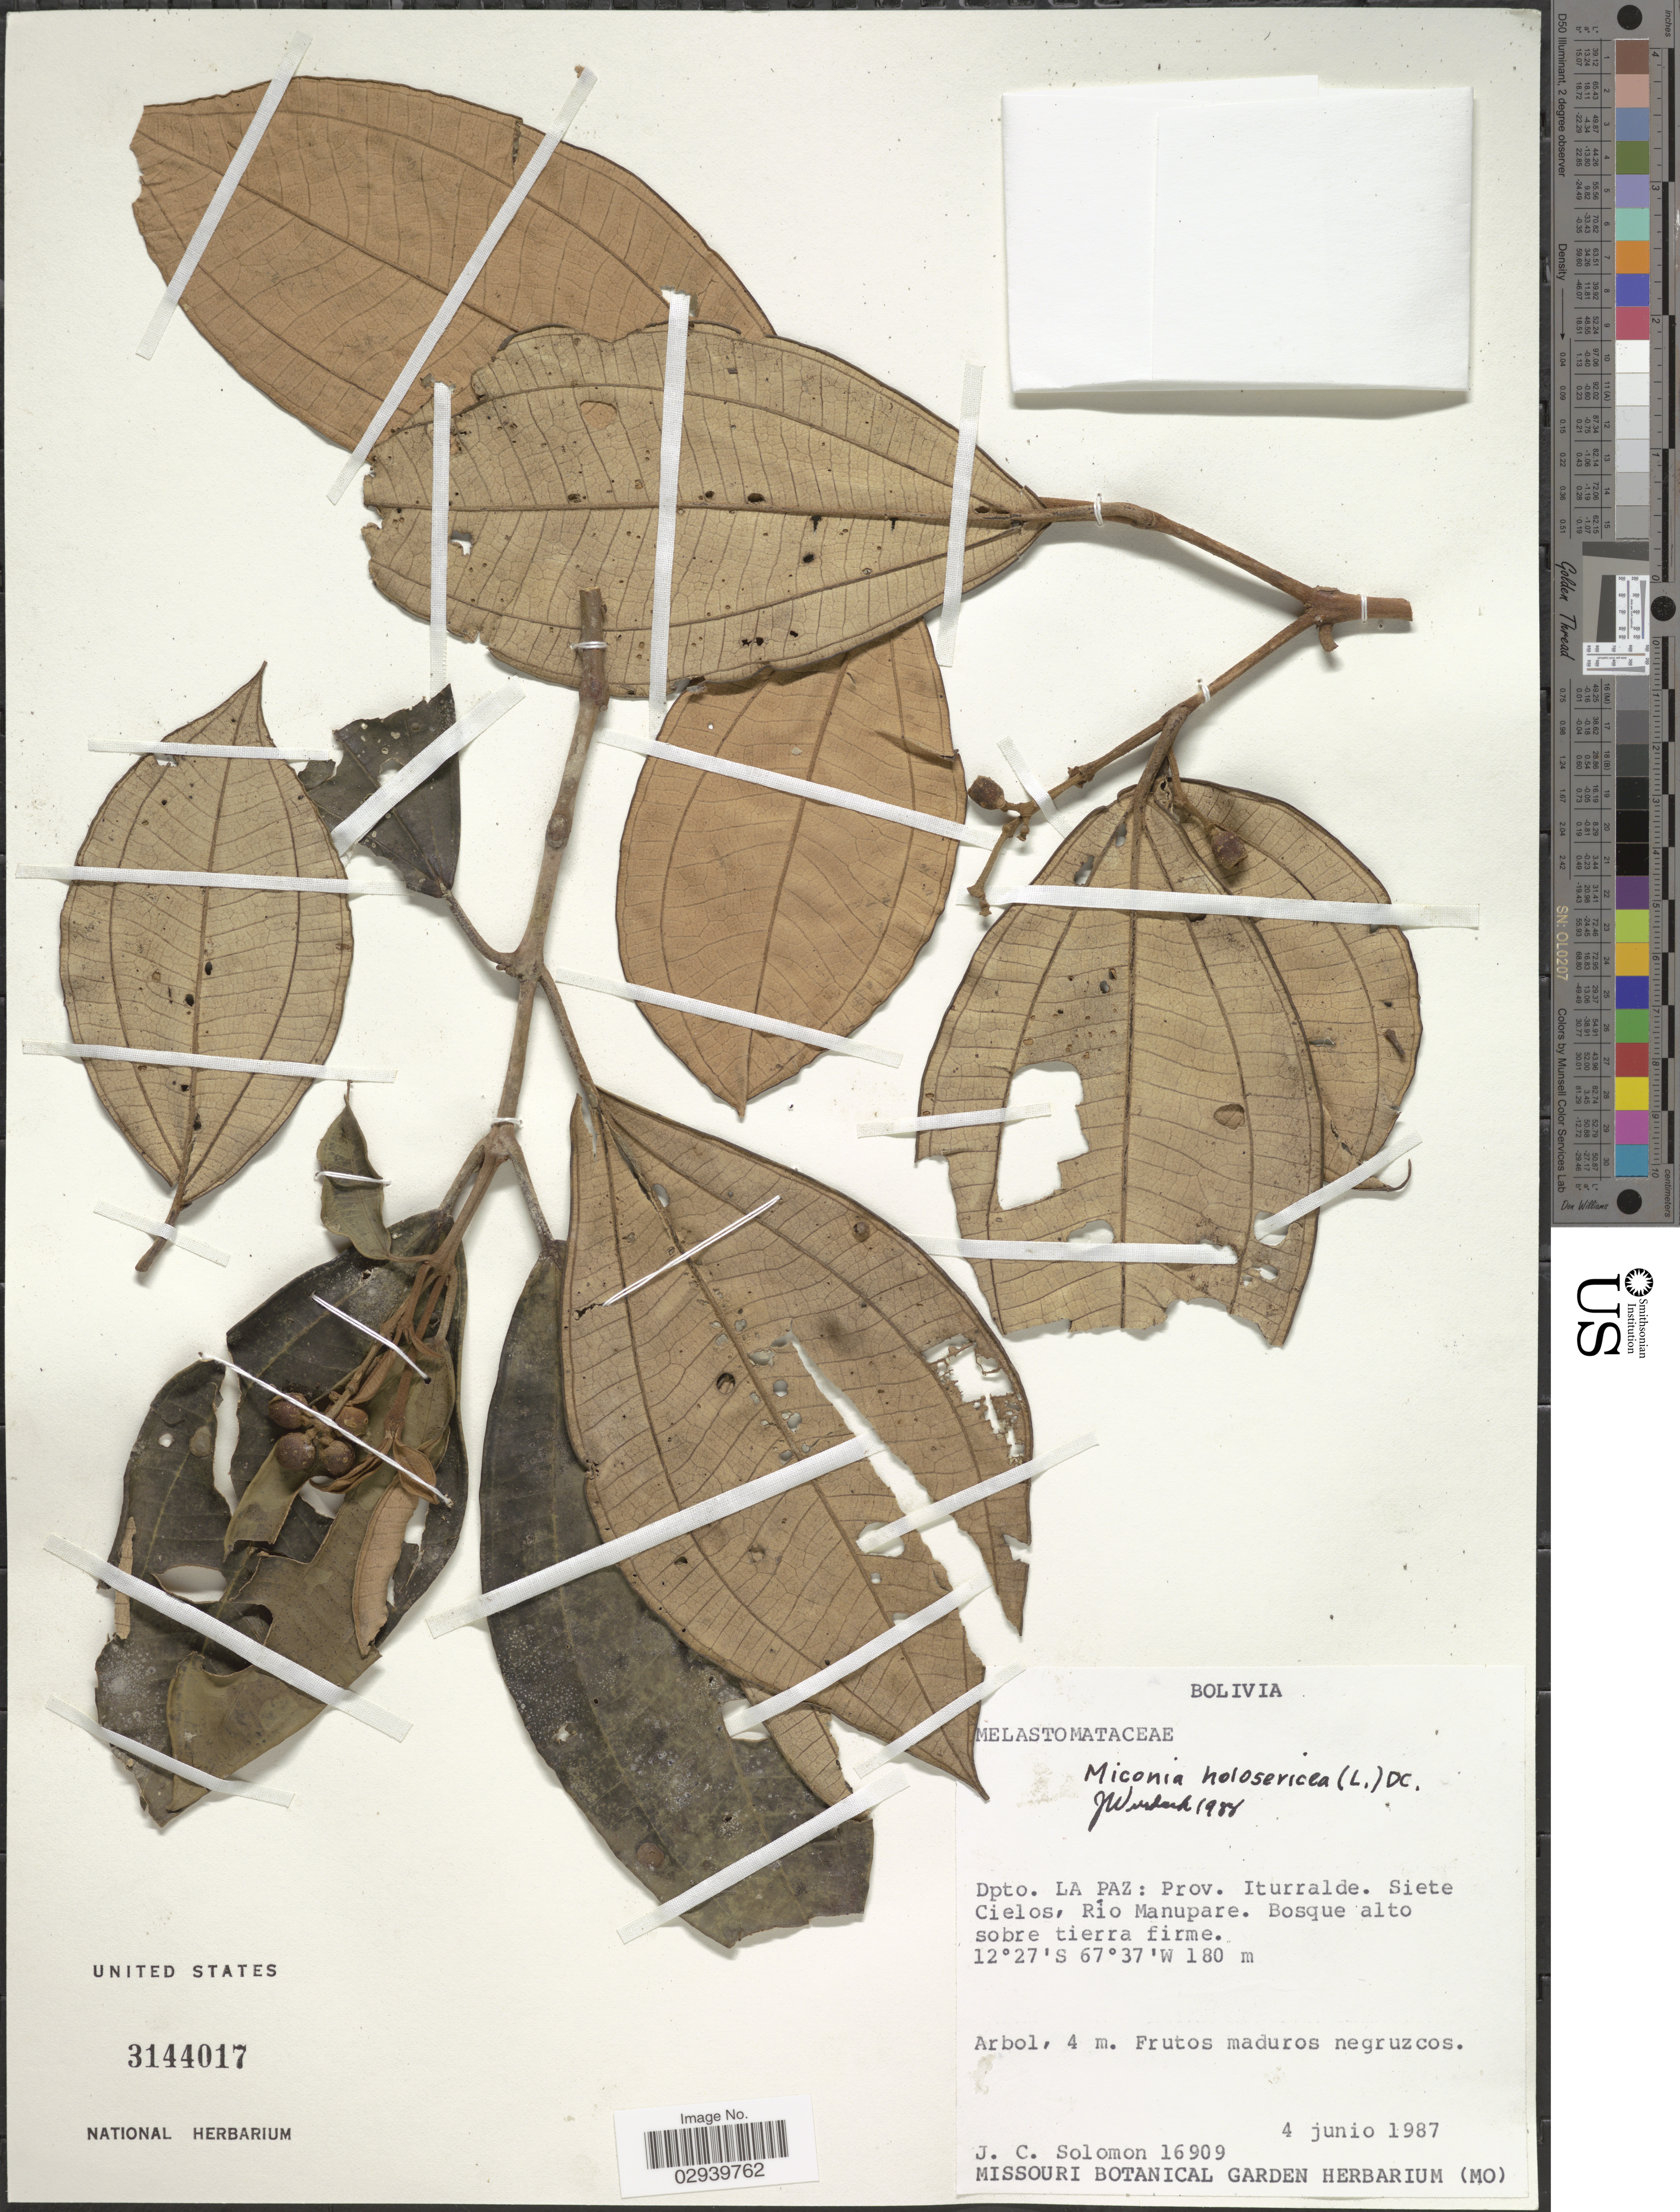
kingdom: Plantae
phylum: Tracheophyta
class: Magnoliopsida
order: Myrtales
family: Melastomataceae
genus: Miconia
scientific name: Miconia holesericea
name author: (L.) DC.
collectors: J. C. Solomon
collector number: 16909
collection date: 1987-06-04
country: Bolivia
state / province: La Paz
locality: Dpto. La Paz: Prov. Iturralde. Siete Cielos, Río Manupare.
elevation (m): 180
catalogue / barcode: US 3144017